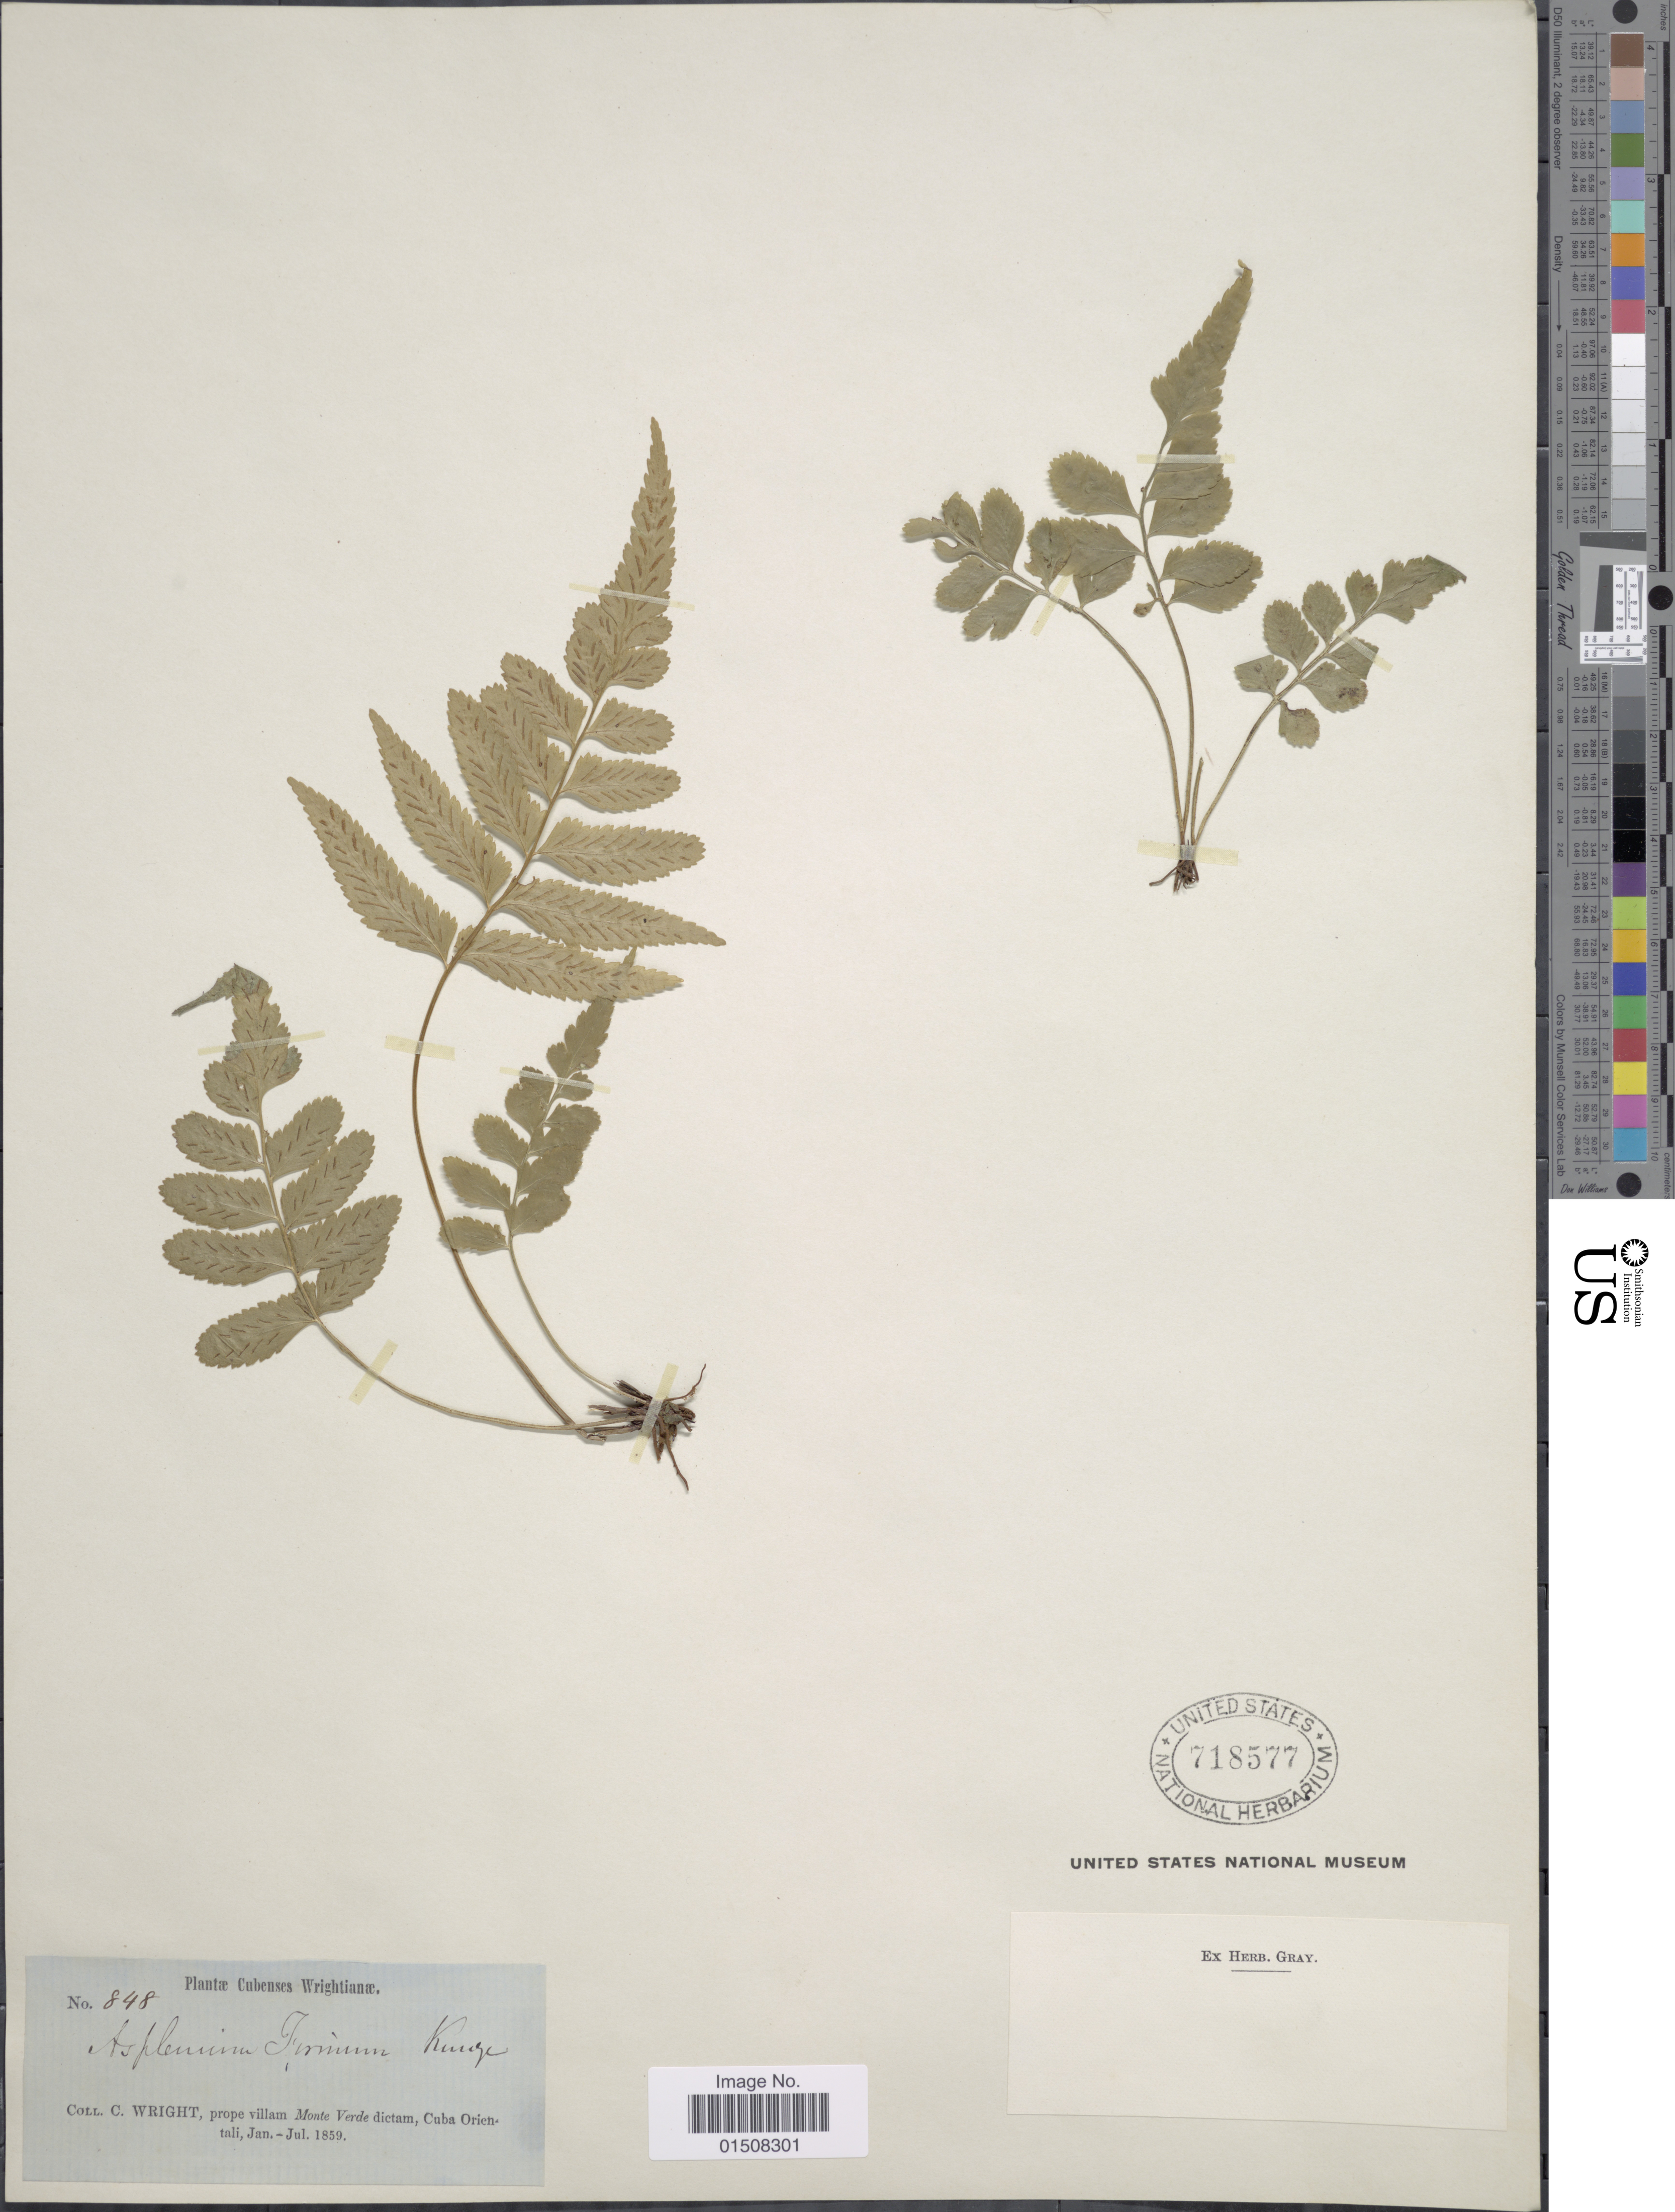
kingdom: Plantae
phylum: Tracheophyta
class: Polypodiopsida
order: Polypodiales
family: Aspleniaceae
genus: Asplenium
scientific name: Asplenium abscissum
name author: Willd.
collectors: C. Wright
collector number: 848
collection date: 1859-01/1859-07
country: Cuba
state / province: Oriente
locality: Prope villam Monte Verde dictam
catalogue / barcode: US 718577